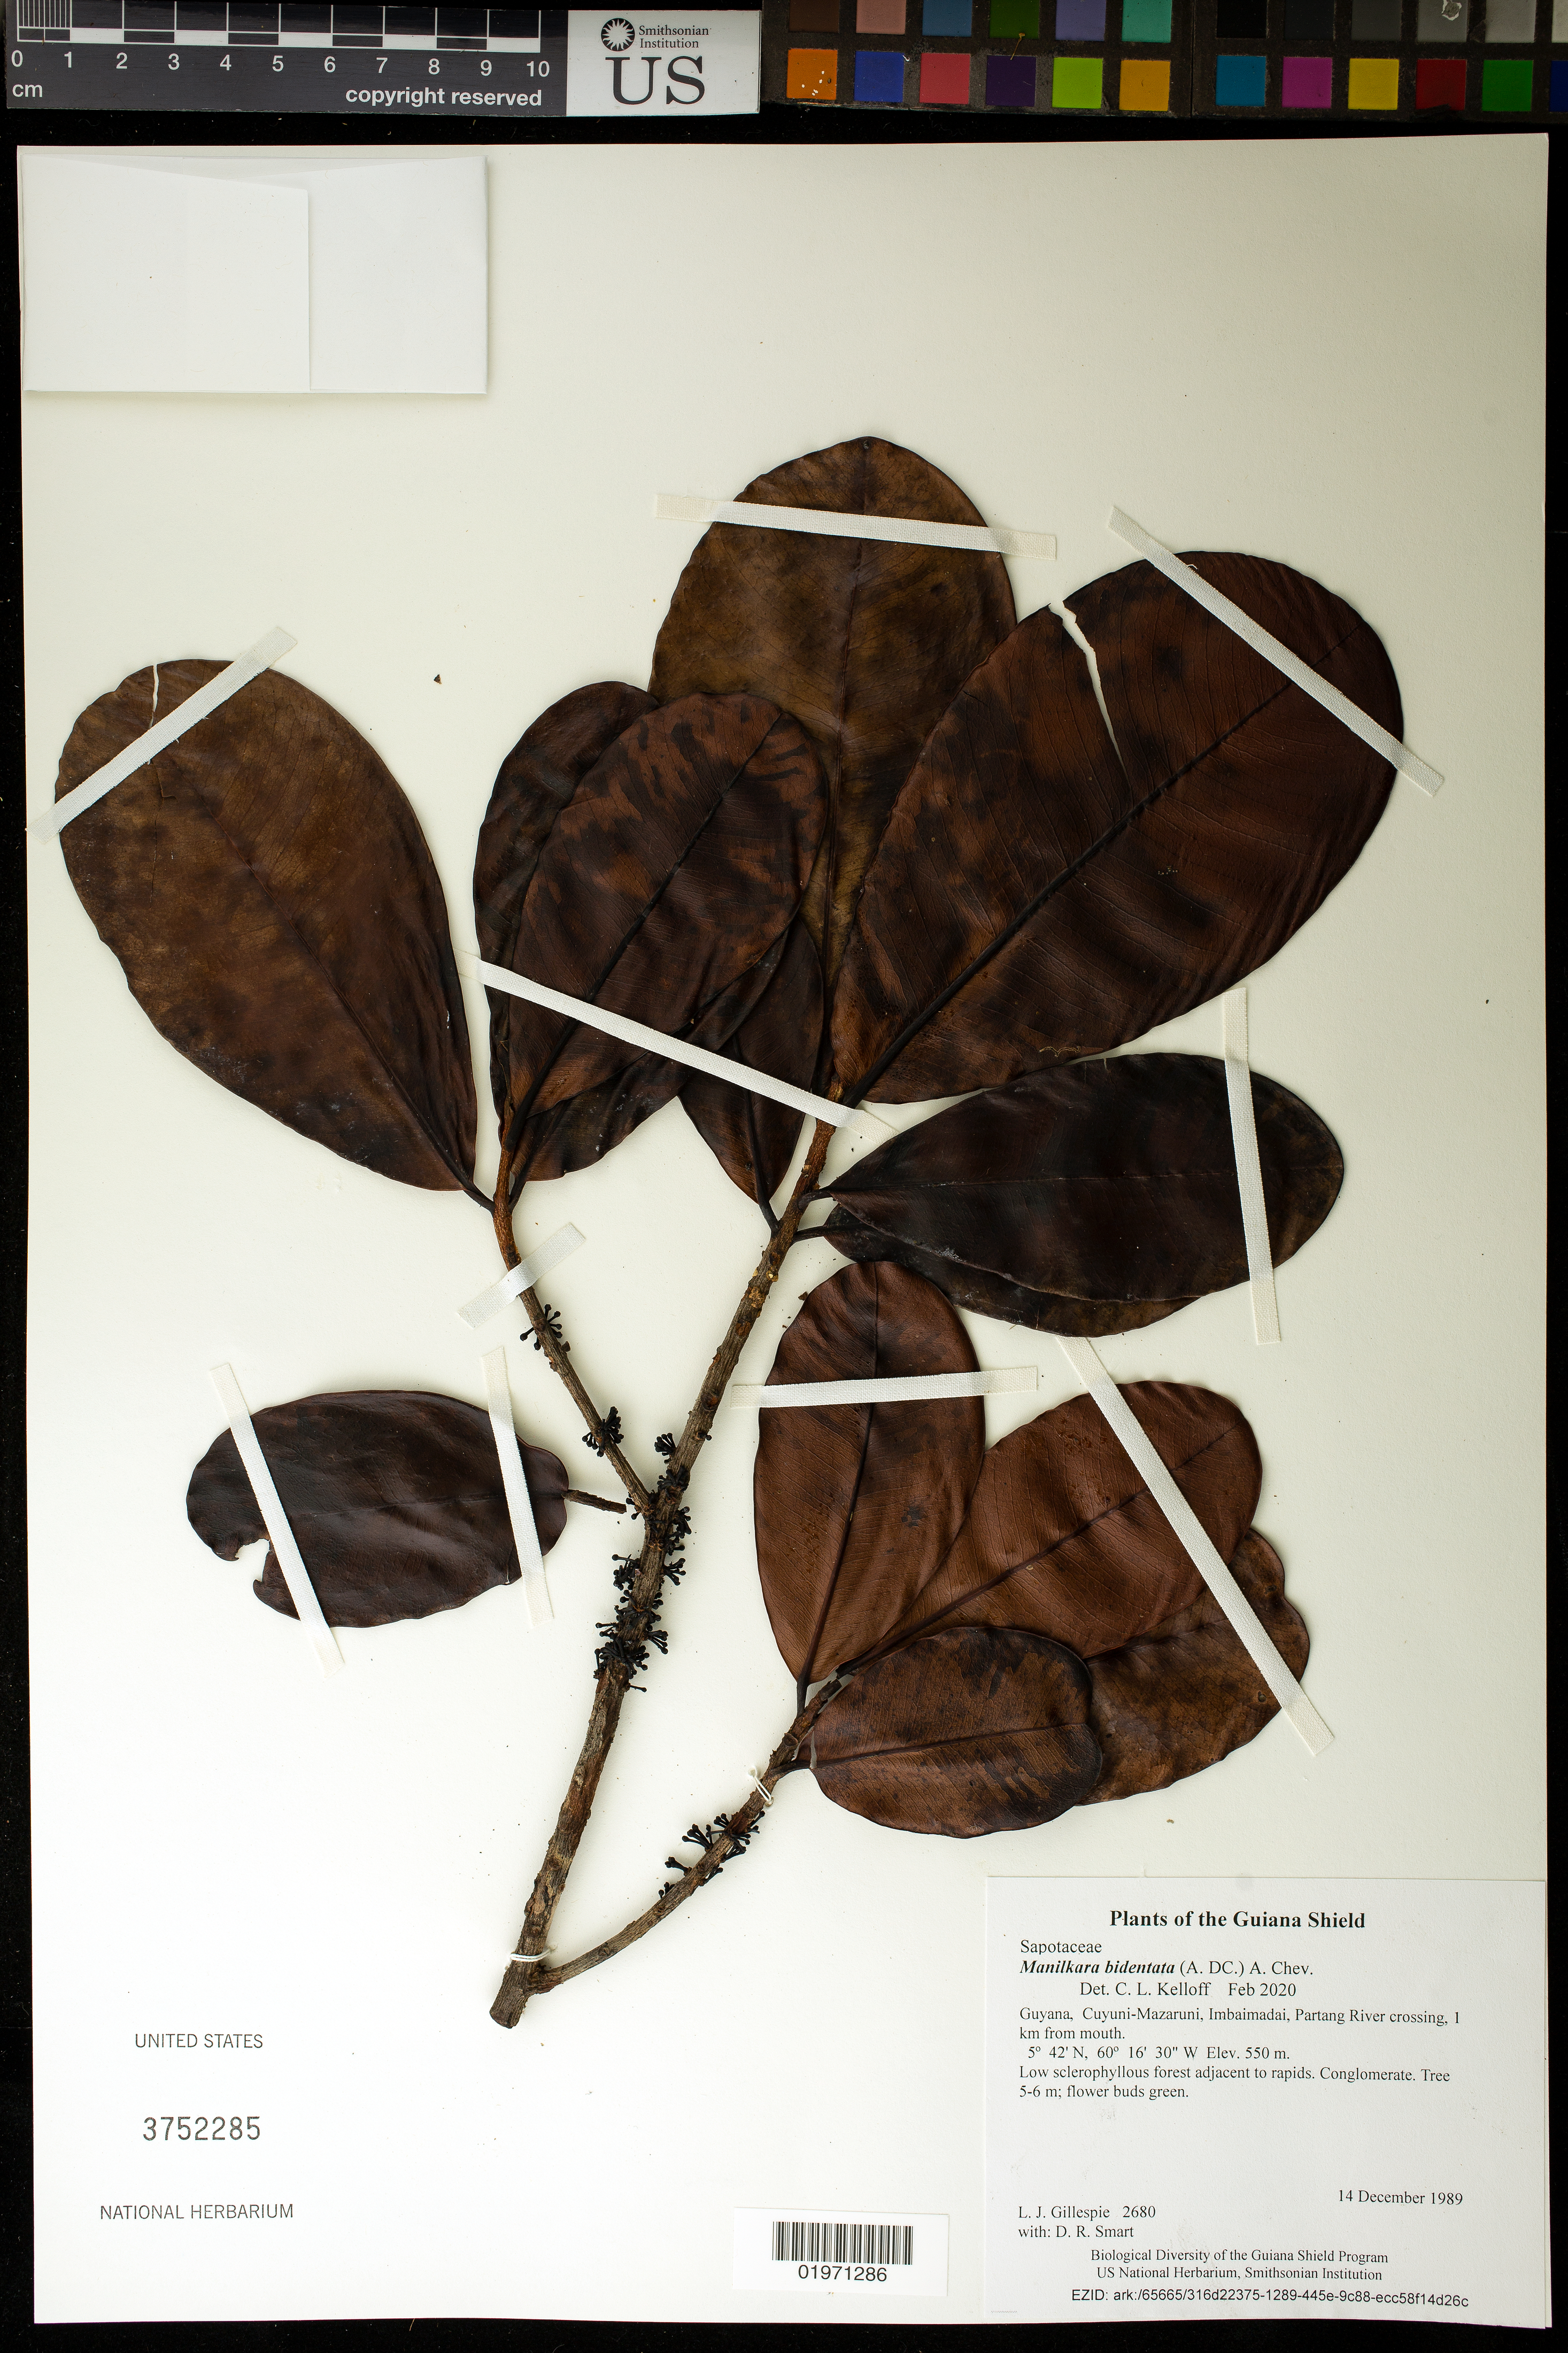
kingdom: Plantae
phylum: Tracheophyta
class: Magnoliopsida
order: Ericales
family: Sapotaceae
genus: Manilkara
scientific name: Manilkara bidentata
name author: (A. DC.) A. Chev.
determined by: Kelloff, C. L.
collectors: L. J. Gillespie & D. R. Smart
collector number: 2680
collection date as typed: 14 December 1989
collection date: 1989-12-14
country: Guyana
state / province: Cuyuni-Mazaruni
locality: Imbaimadai, Partang River crossing, 1 km from mouth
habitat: Low sclerophyllous forest adjacent to rapids. Conglomerate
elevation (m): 550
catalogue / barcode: US 3752285